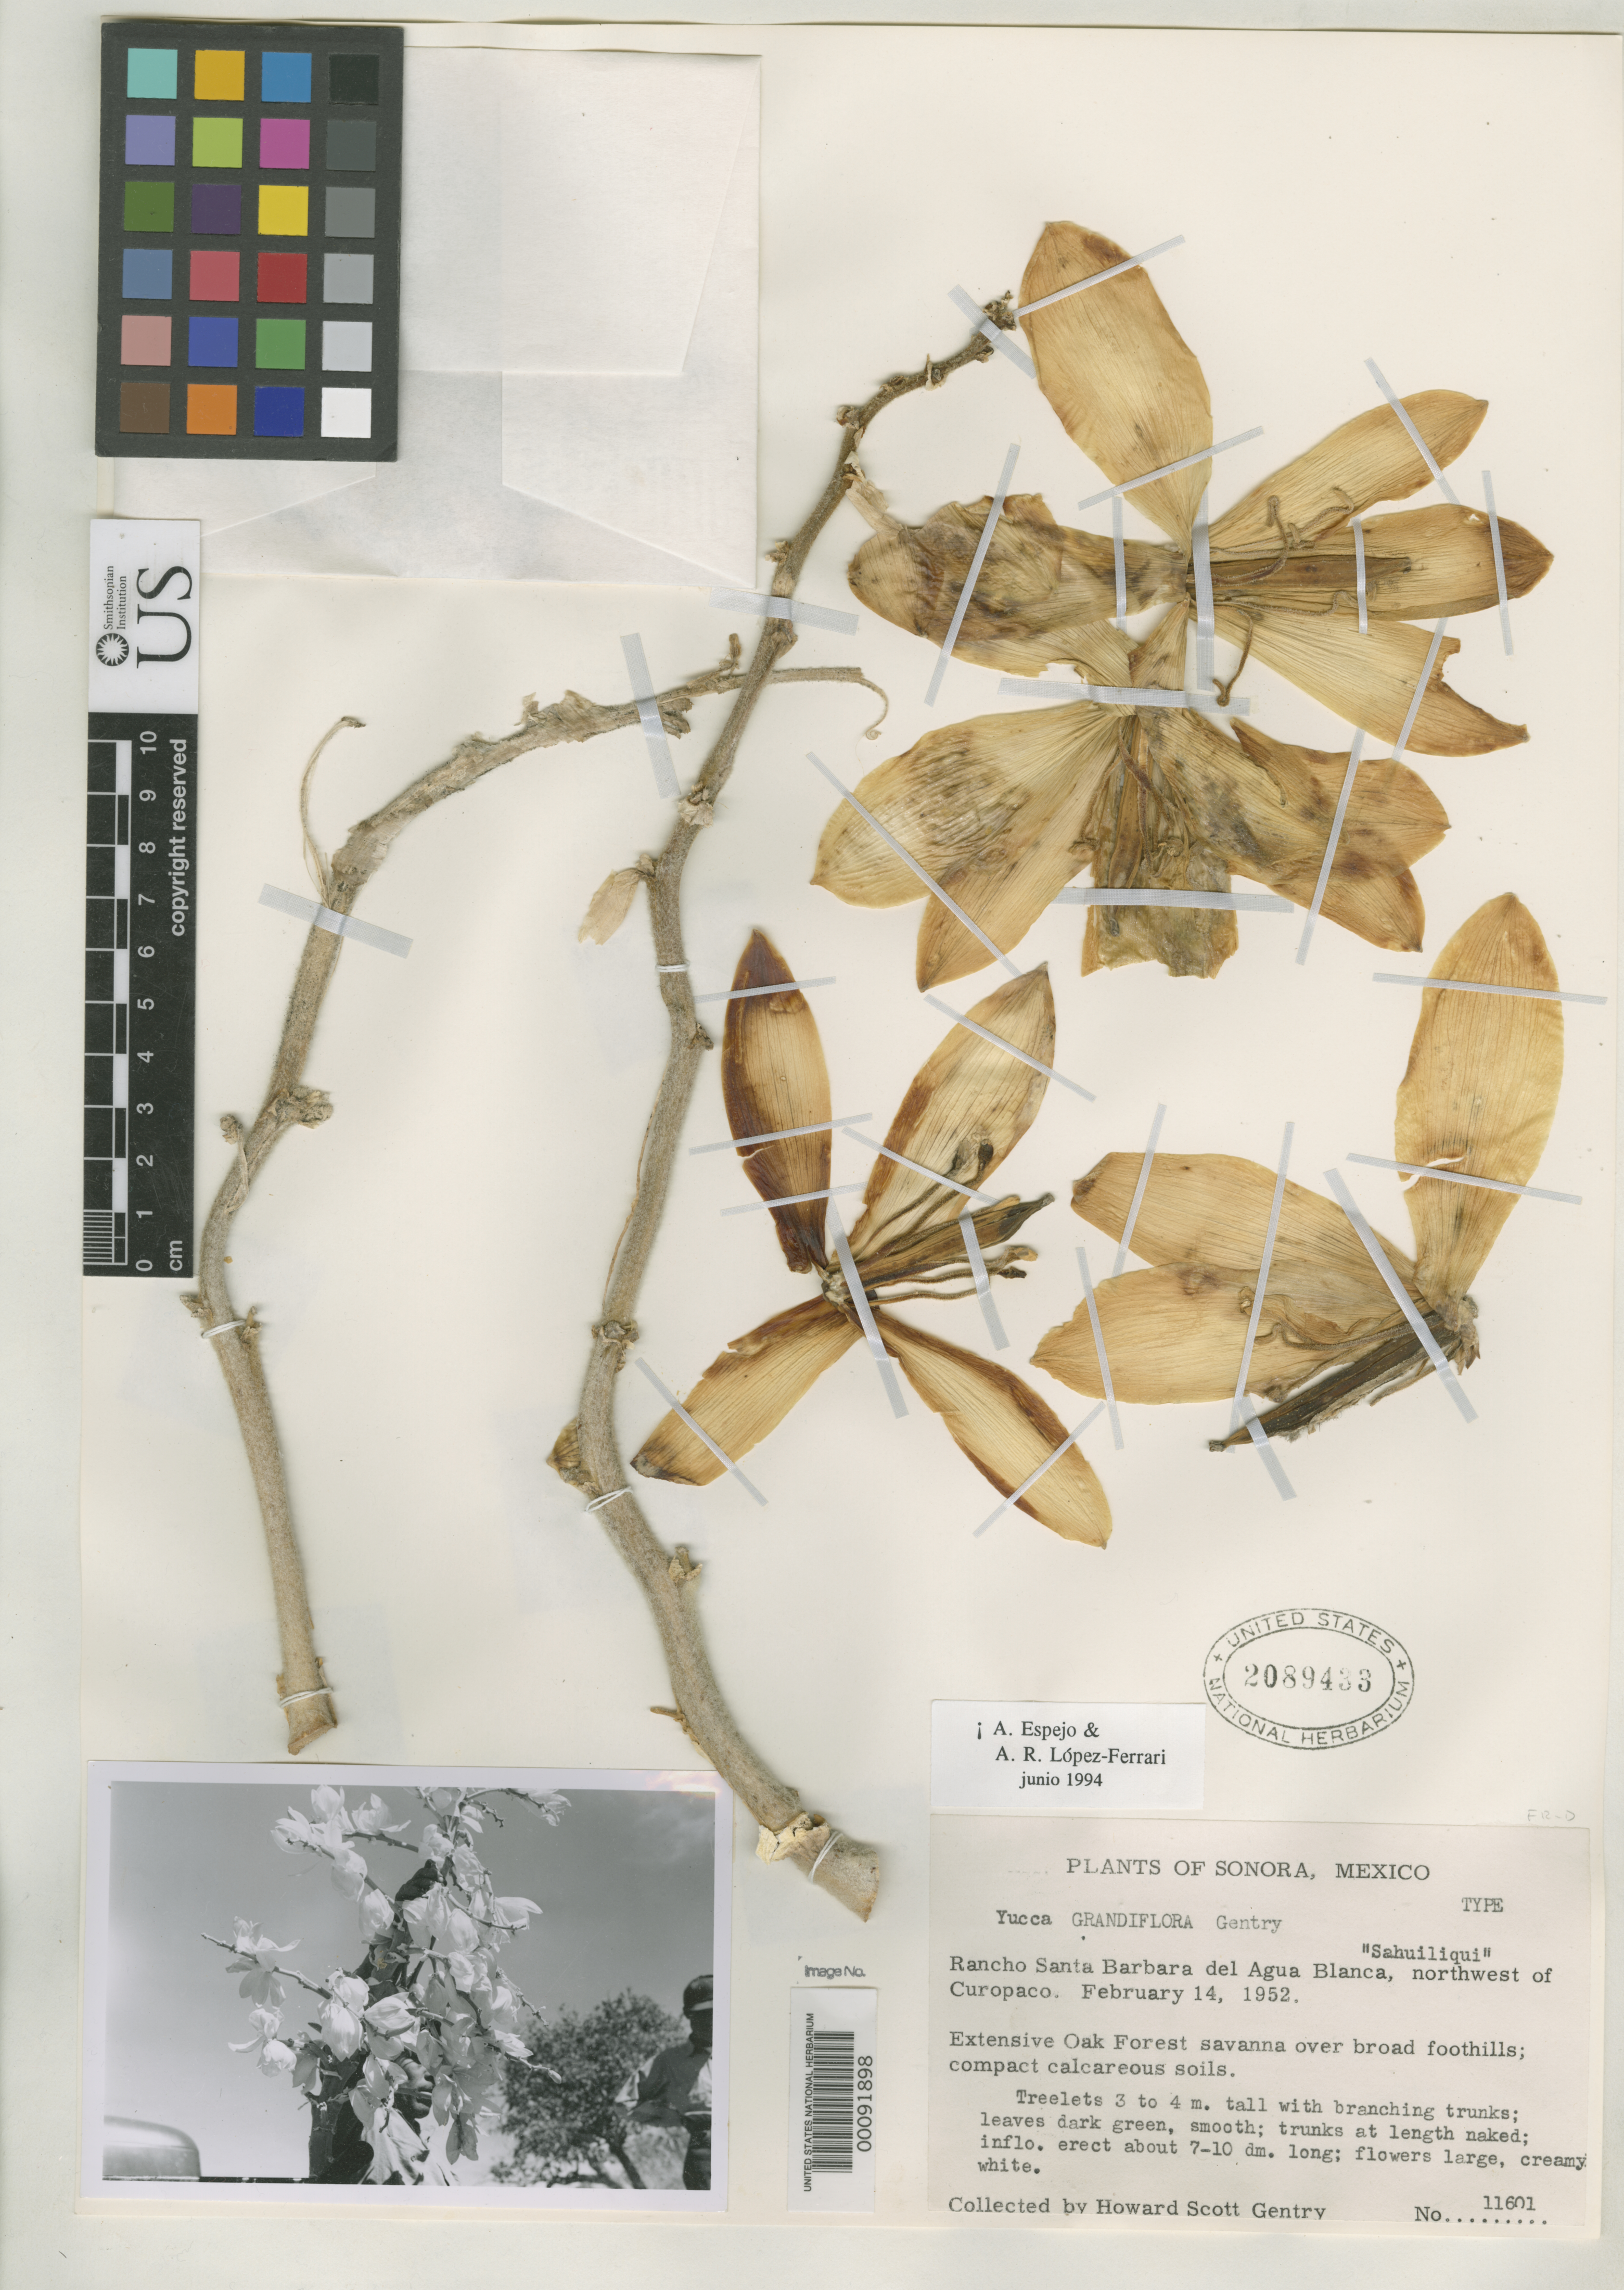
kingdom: Plantae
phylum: Tracheophyta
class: Liliopsida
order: Asparagales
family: Asparagaceae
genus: Yucca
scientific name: Yucca grandiflora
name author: Gentry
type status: Holotype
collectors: H. S. Gentry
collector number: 11601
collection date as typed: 14 Feb 1952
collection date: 1952-02-14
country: Mexico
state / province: Sonora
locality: Rancho Santa Barbara del Agua Blanca, northwest of Curopaco.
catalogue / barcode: US 2089433